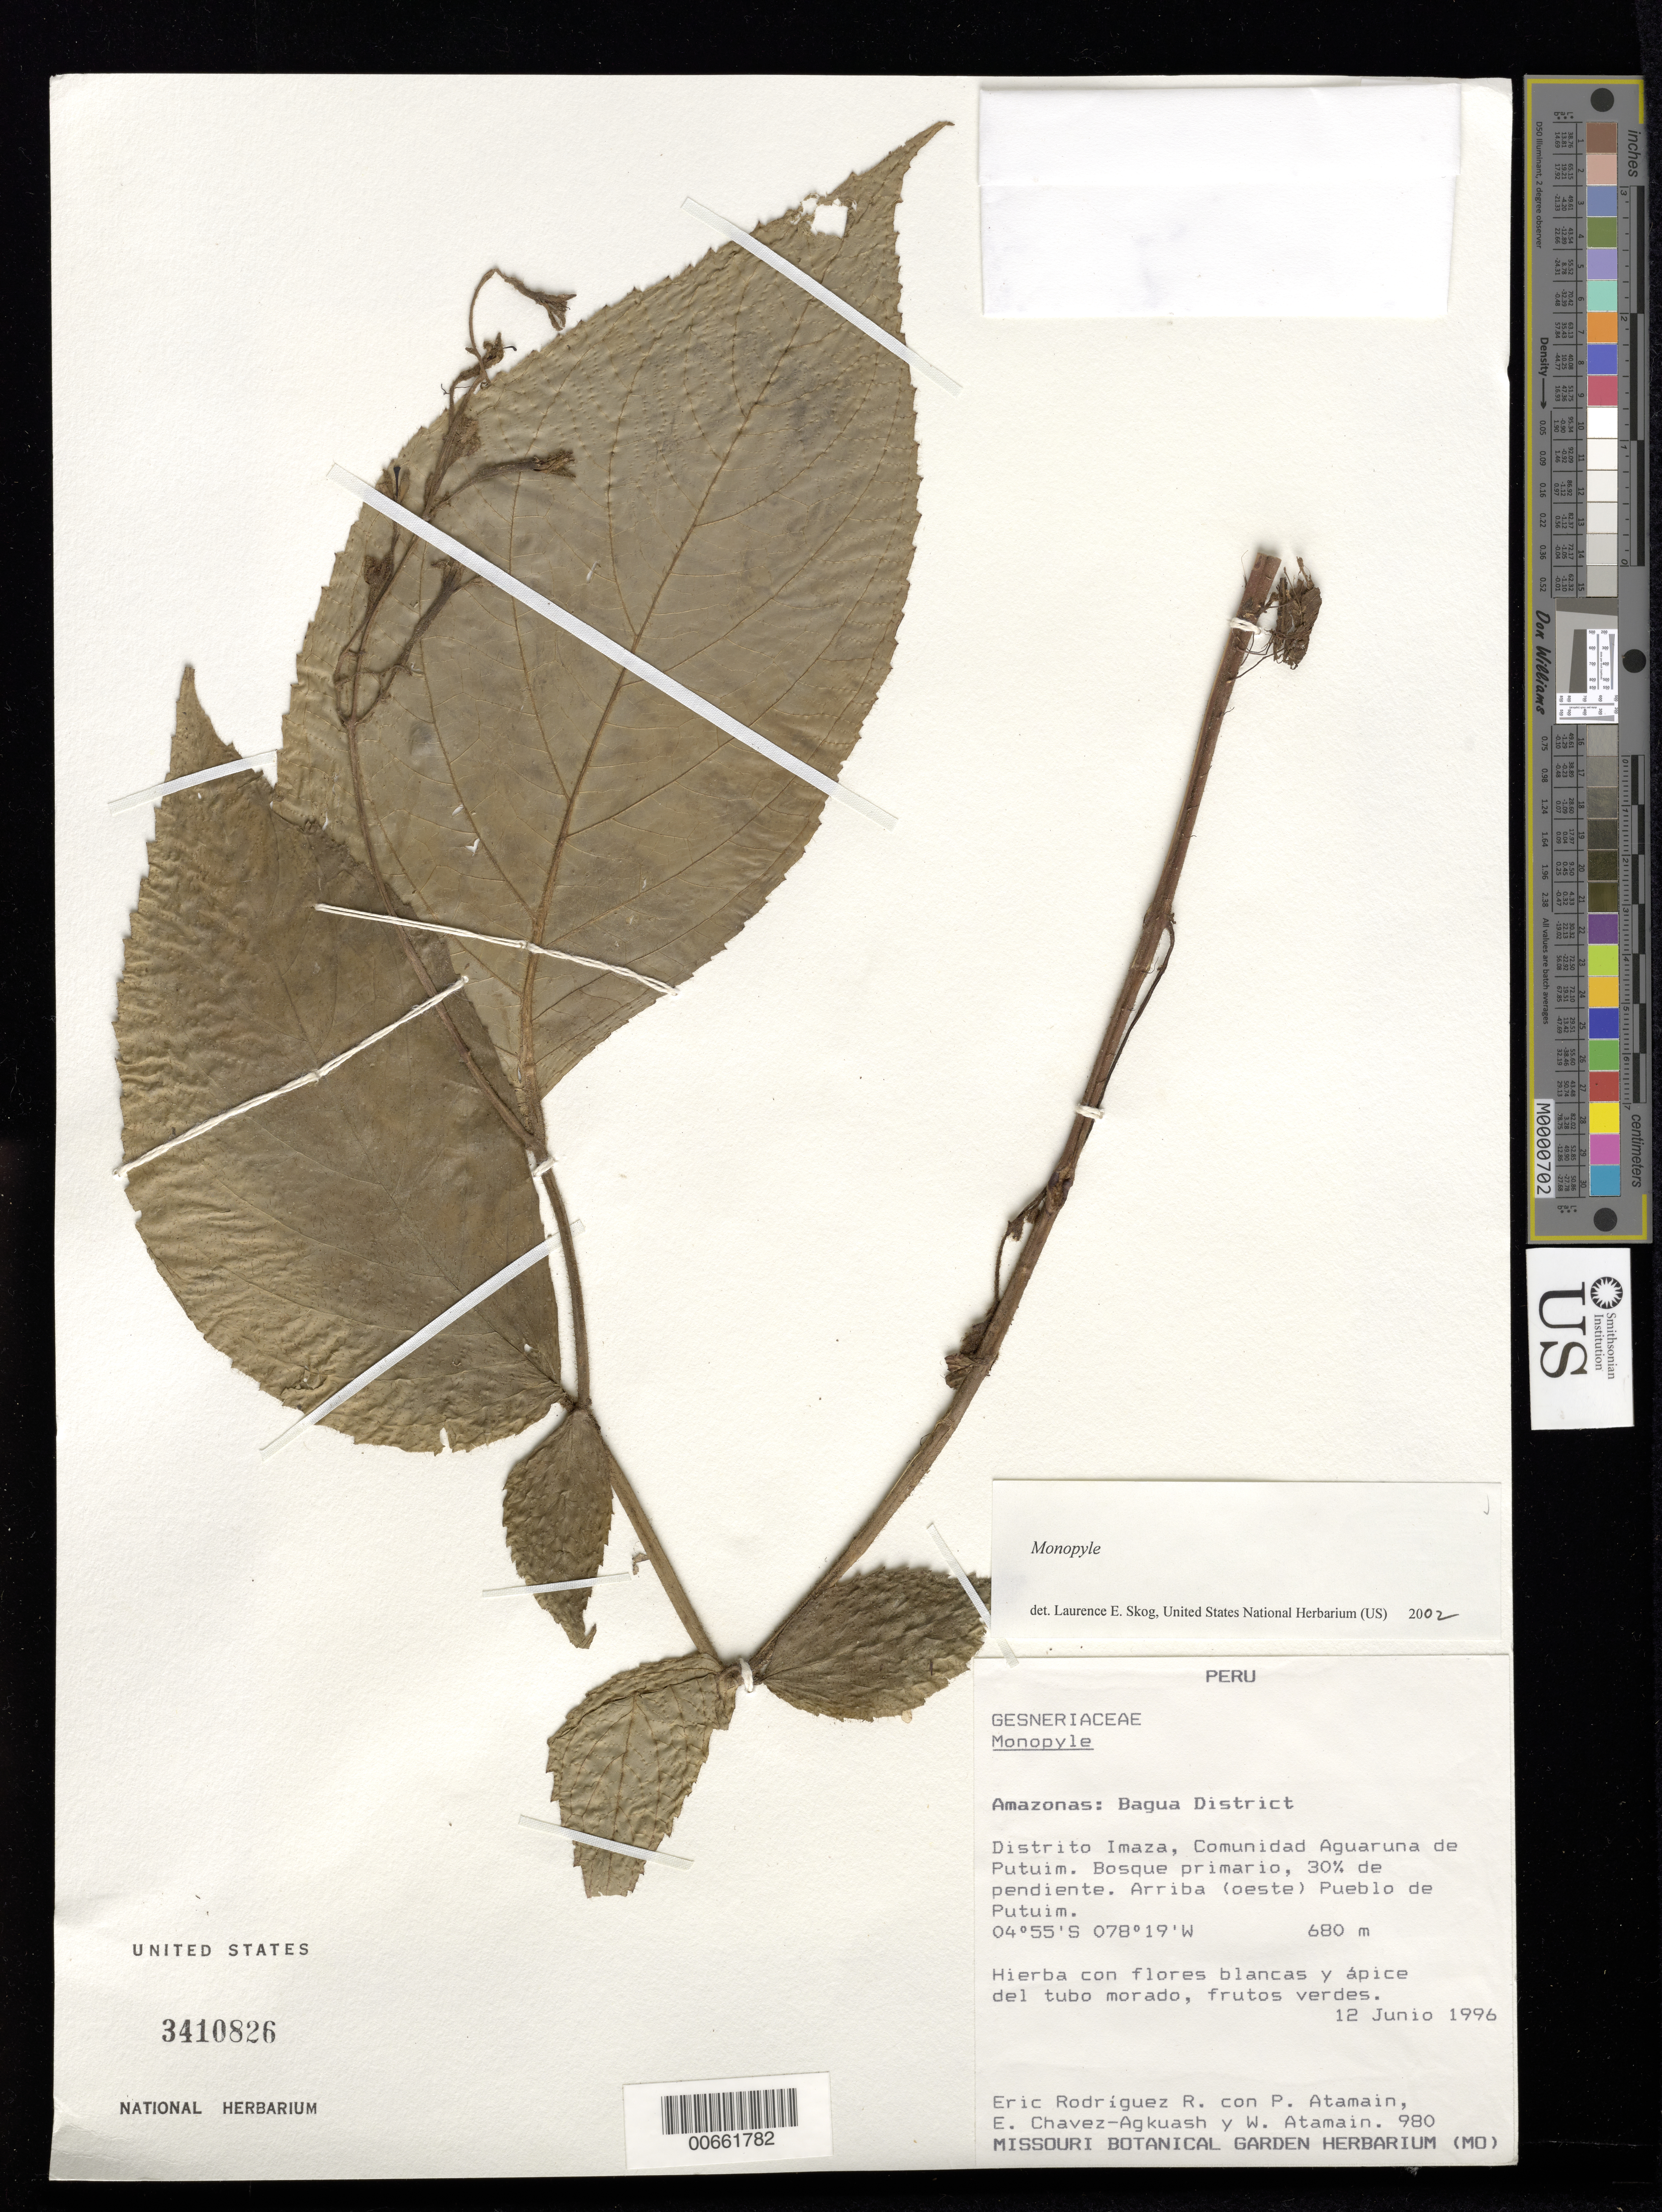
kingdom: Plantae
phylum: Tracheophyta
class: Magnoliopsida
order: Lamiales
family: Gesneriaceae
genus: Monopyle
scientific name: Monopyle sp.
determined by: Skog, Laurence E.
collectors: E. Rodriguez, P. Atamain, E. Chavez-Agkuash & W. Atamain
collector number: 980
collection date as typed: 12 Jun 1996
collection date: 1996-06-12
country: Peru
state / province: Amazonas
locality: Bagua District, Distrito Imaza, comunidad Aguaruna de Putuim, arriba (oeste) Pueblo de Putuim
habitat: Bosque primario, 30% de pendiente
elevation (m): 680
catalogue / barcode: US 3410826